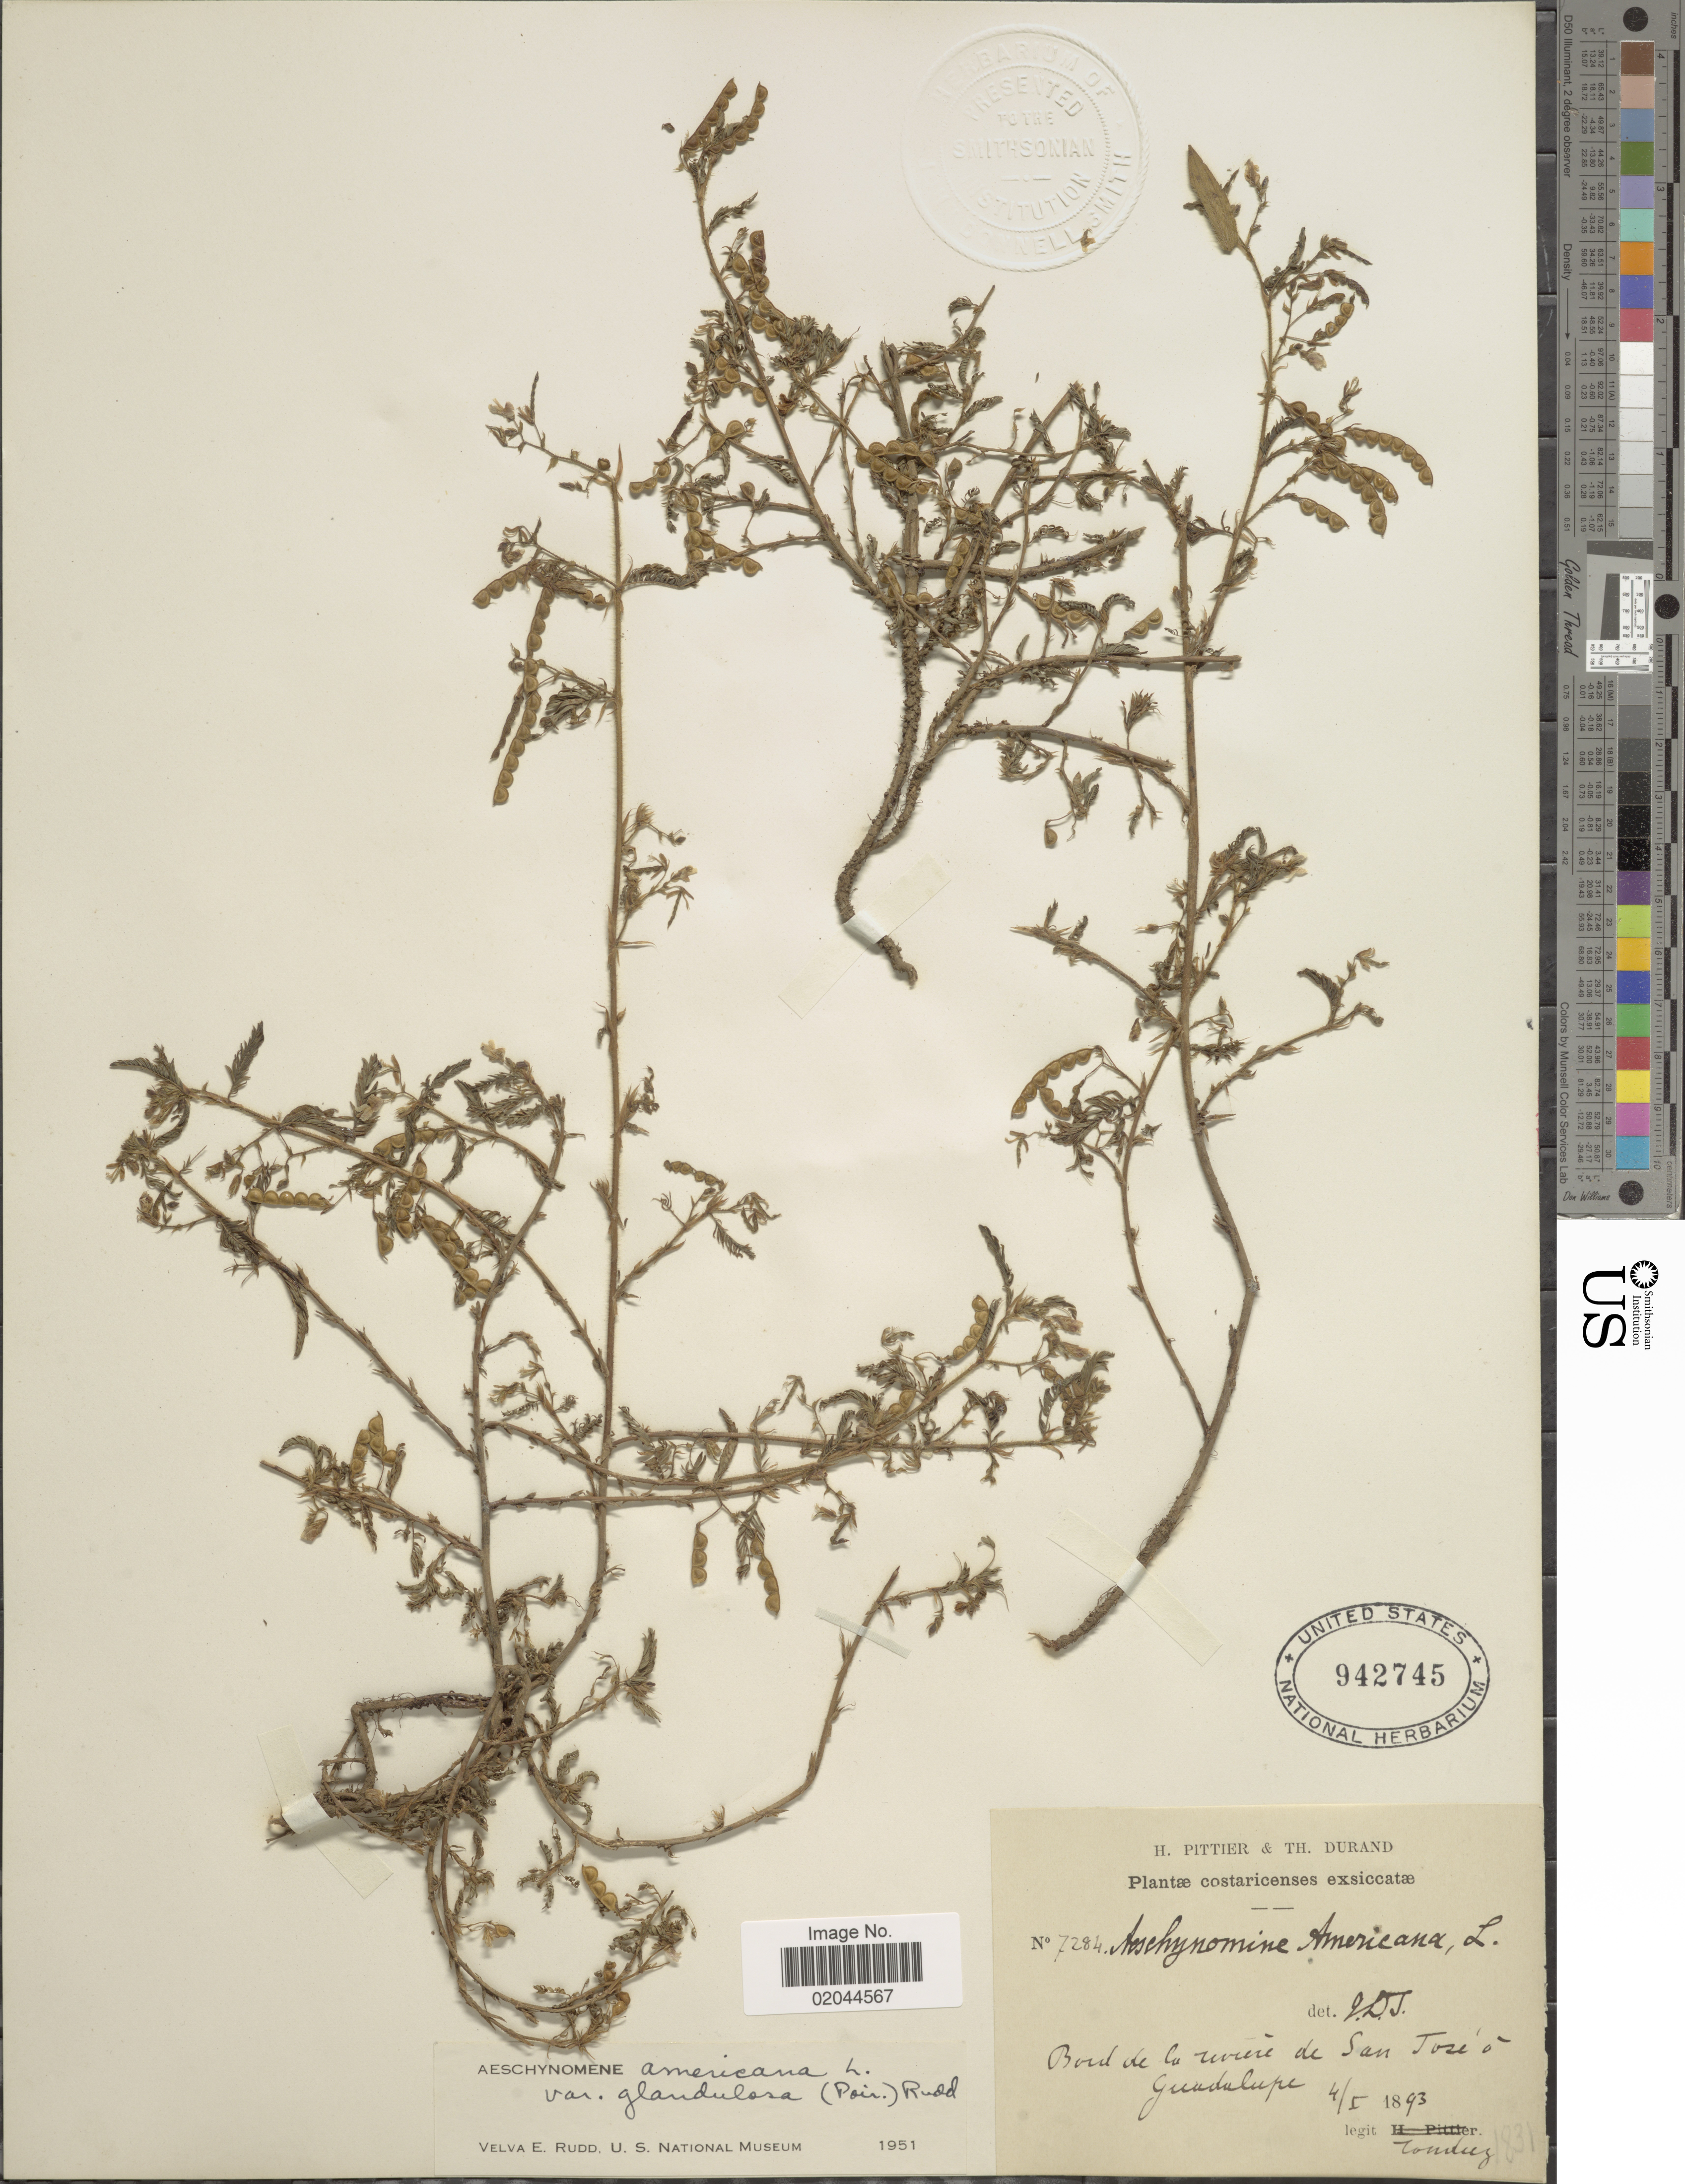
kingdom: Plantae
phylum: Tracheophyta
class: Magnoliopsida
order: Fabales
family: Fabaceae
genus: Aeschynomene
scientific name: Aeschynomene americana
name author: L.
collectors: A. Tonduz & T. Durand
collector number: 7284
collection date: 1893-01-04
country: Costa Rica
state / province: San José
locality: Borde de la riviere de San Jose a Guadalupe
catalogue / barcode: US 942745